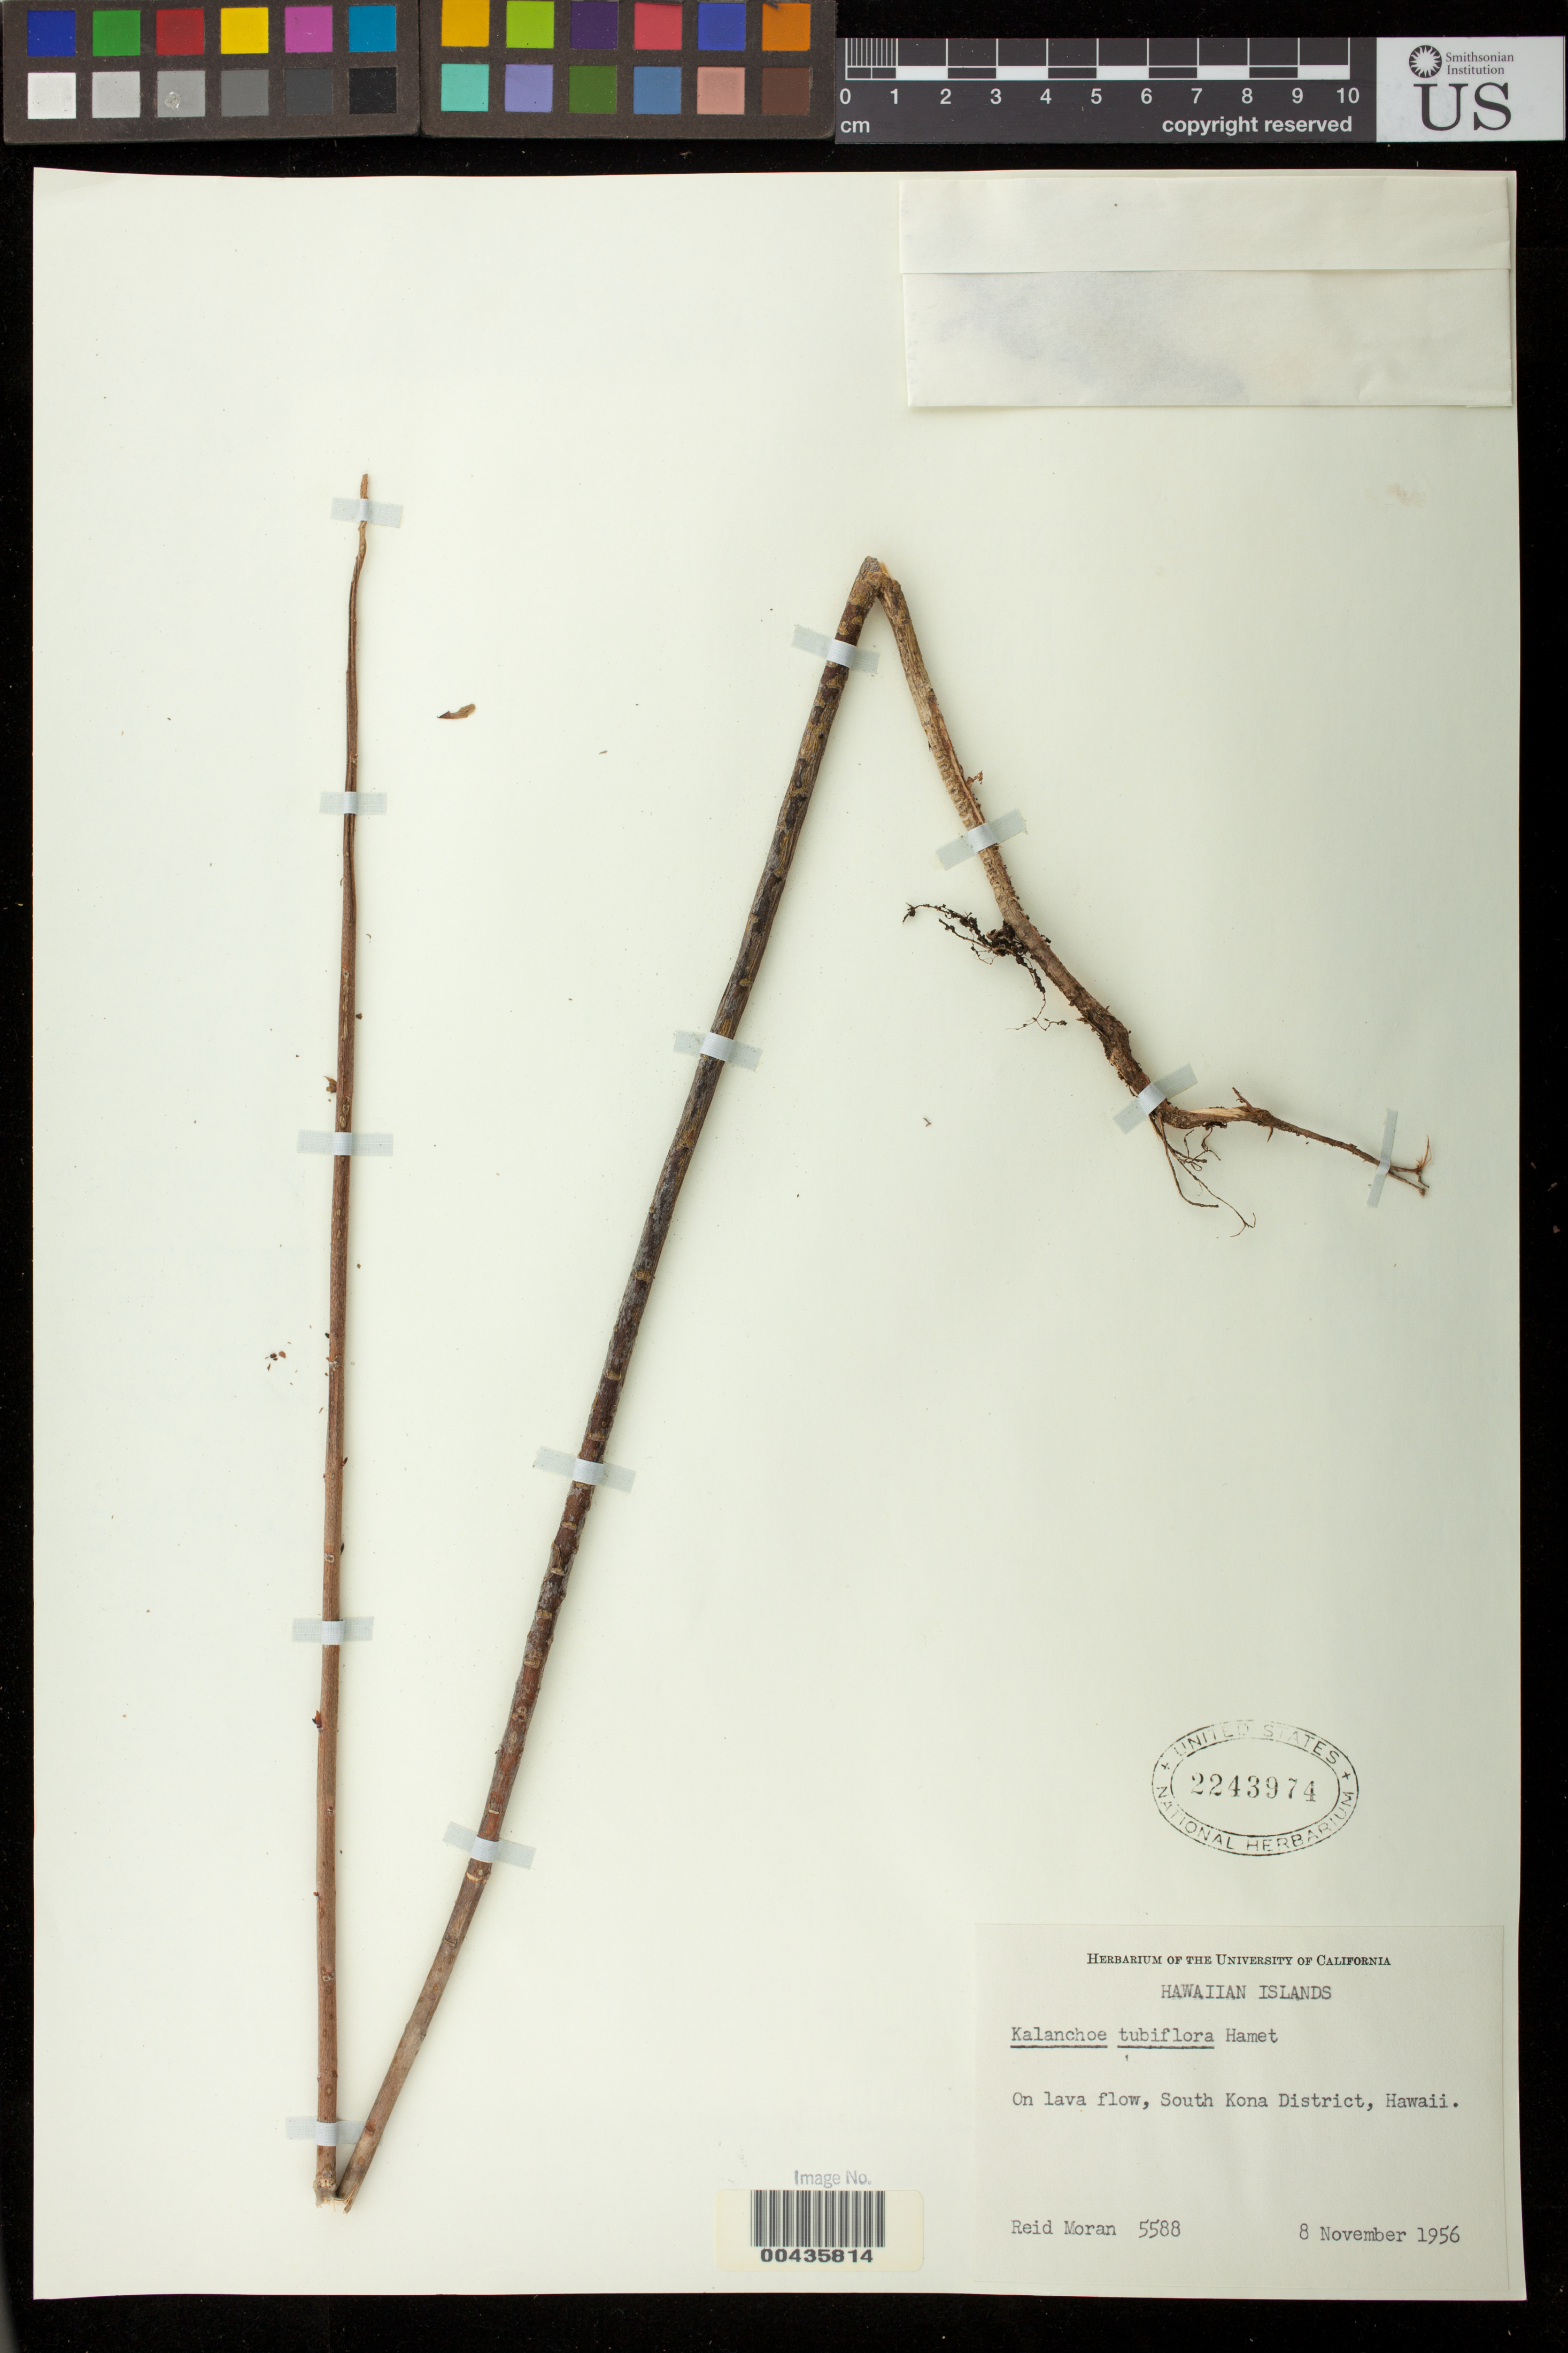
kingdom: Plantae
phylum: Tracheophyta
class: Magnoliopsida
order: Saxifragales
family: Crassulaceae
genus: Kalanchoe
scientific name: Kalanchoe delagoensis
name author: Eckl. & Zeyh.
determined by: Wagner, W. L., (BOT), Smithsonian Institution - National Museum of Natural History (UNITED STATES)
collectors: R. V. Moran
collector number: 5588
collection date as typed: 8 Nov 1956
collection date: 1956-11-08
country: United States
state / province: Hawaii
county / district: Hawaii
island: Hawaii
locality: S Kona District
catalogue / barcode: US 2243974